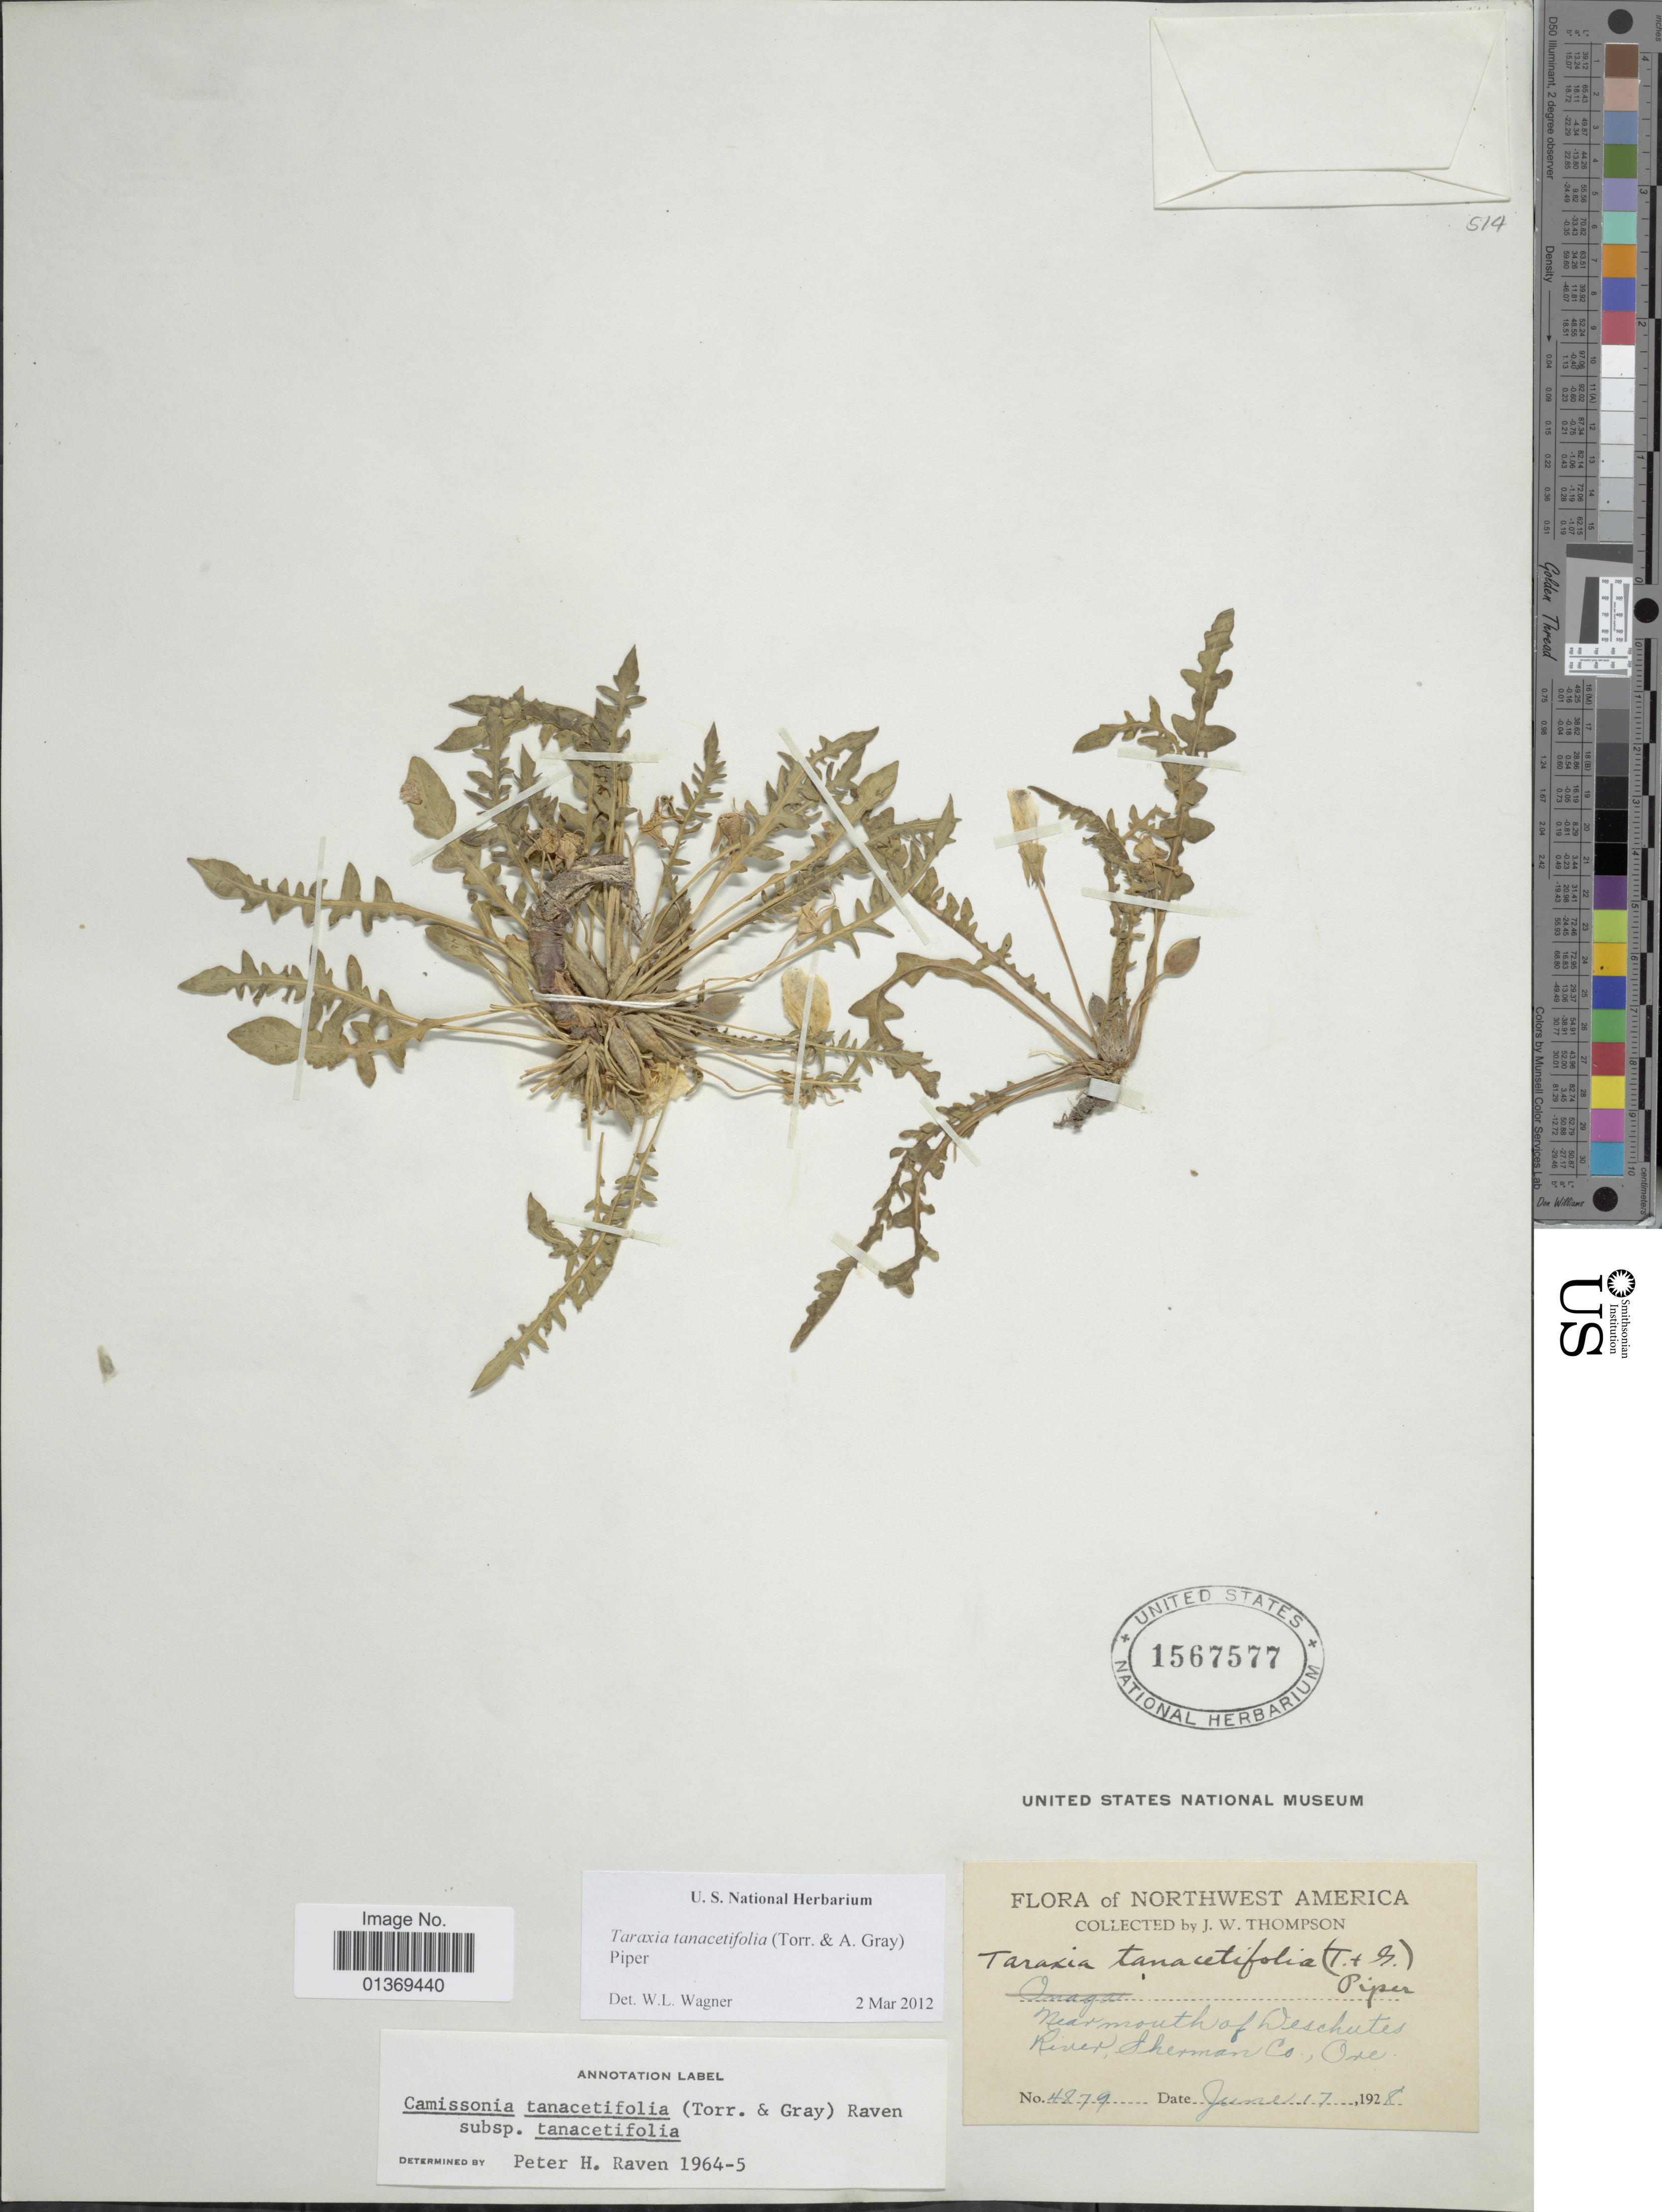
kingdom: Plantae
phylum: Tracheophyta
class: Magnoliopsida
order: Myrtales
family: Onagraceae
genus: Taraxia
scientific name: Taraxia tanacetifolia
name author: (Torr. & A. Gray) Piper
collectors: J. W. Thompson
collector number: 4879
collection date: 1928-06-17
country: United States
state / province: Oregon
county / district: Sherman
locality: Northwest America, Near mouth of Deschutes River, Sherman Co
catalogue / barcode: US 1567577